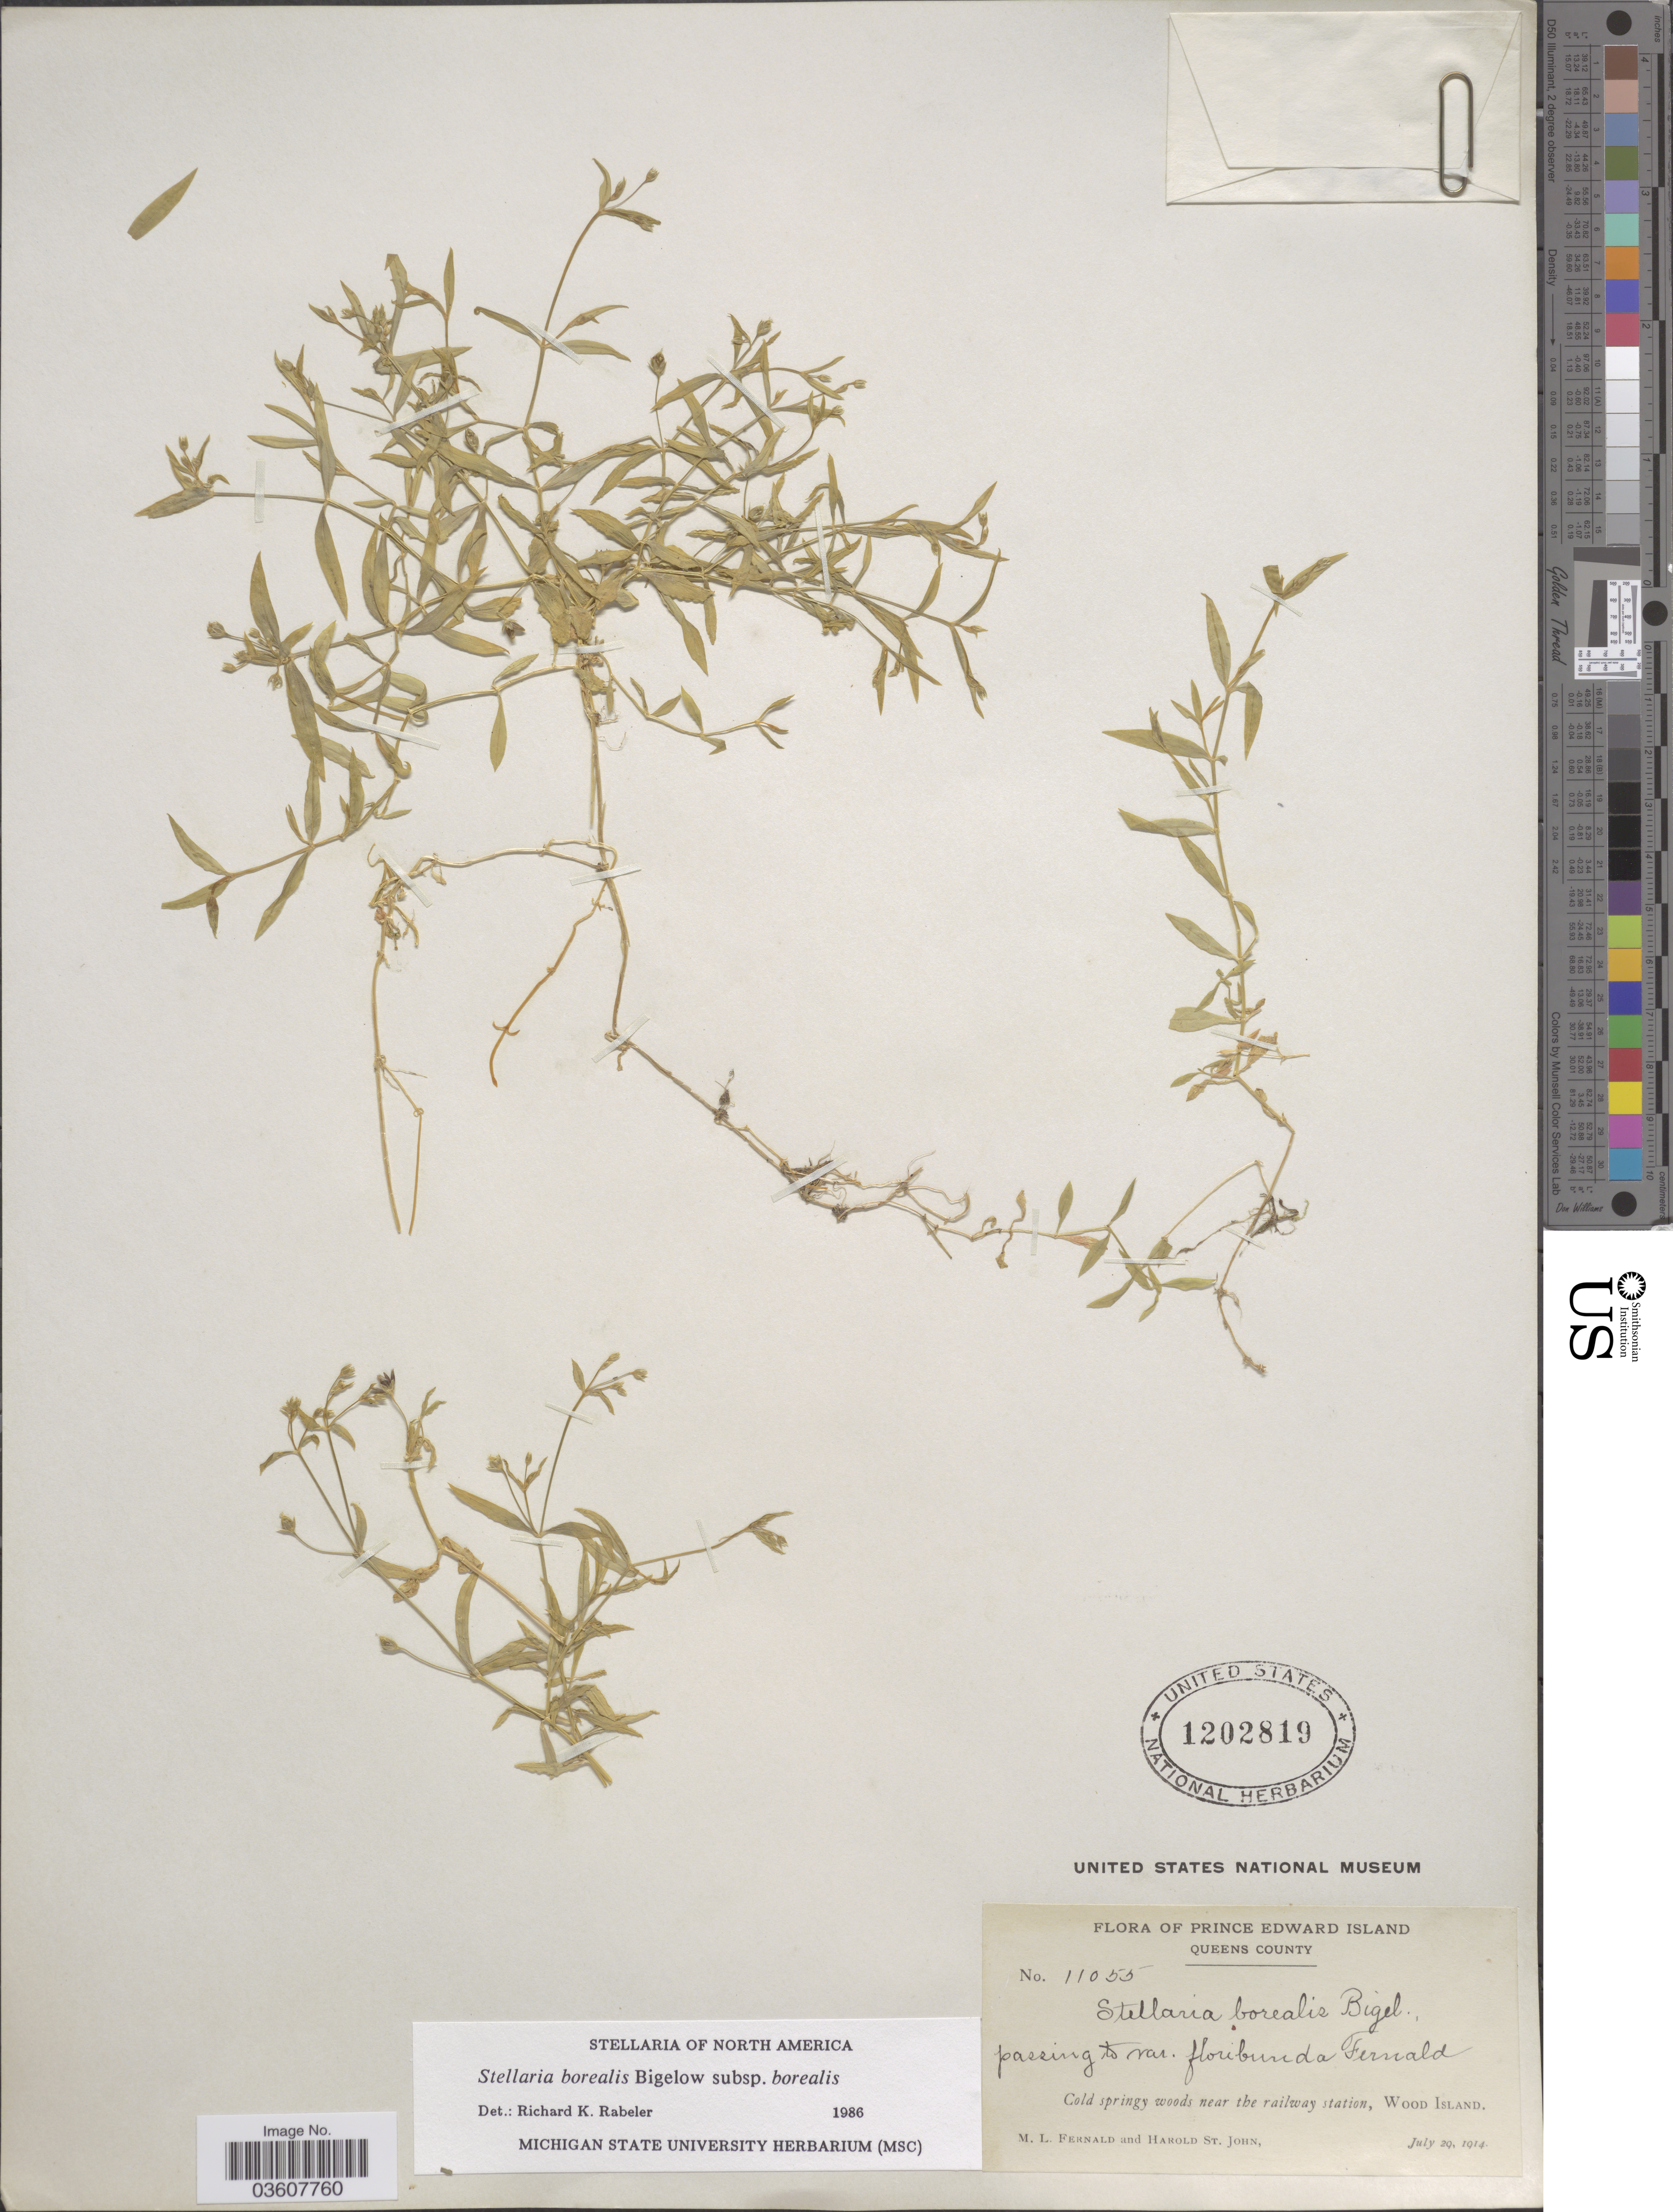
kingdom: Plantae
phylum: Tracheophyta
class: Magnoliopsida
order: Caryophyllales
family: Caryophyllaceae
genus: Stellaria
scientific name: Stellaria borealis subsp. borealis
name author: Bigelow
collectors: M. L. Fernald & H. St. John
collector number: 11055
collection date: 1914-07-29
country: Canada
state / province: Prince Edward Island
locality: Queens County. Cold springy woods near the railway station, Wood Island.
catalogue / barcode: US 1202819